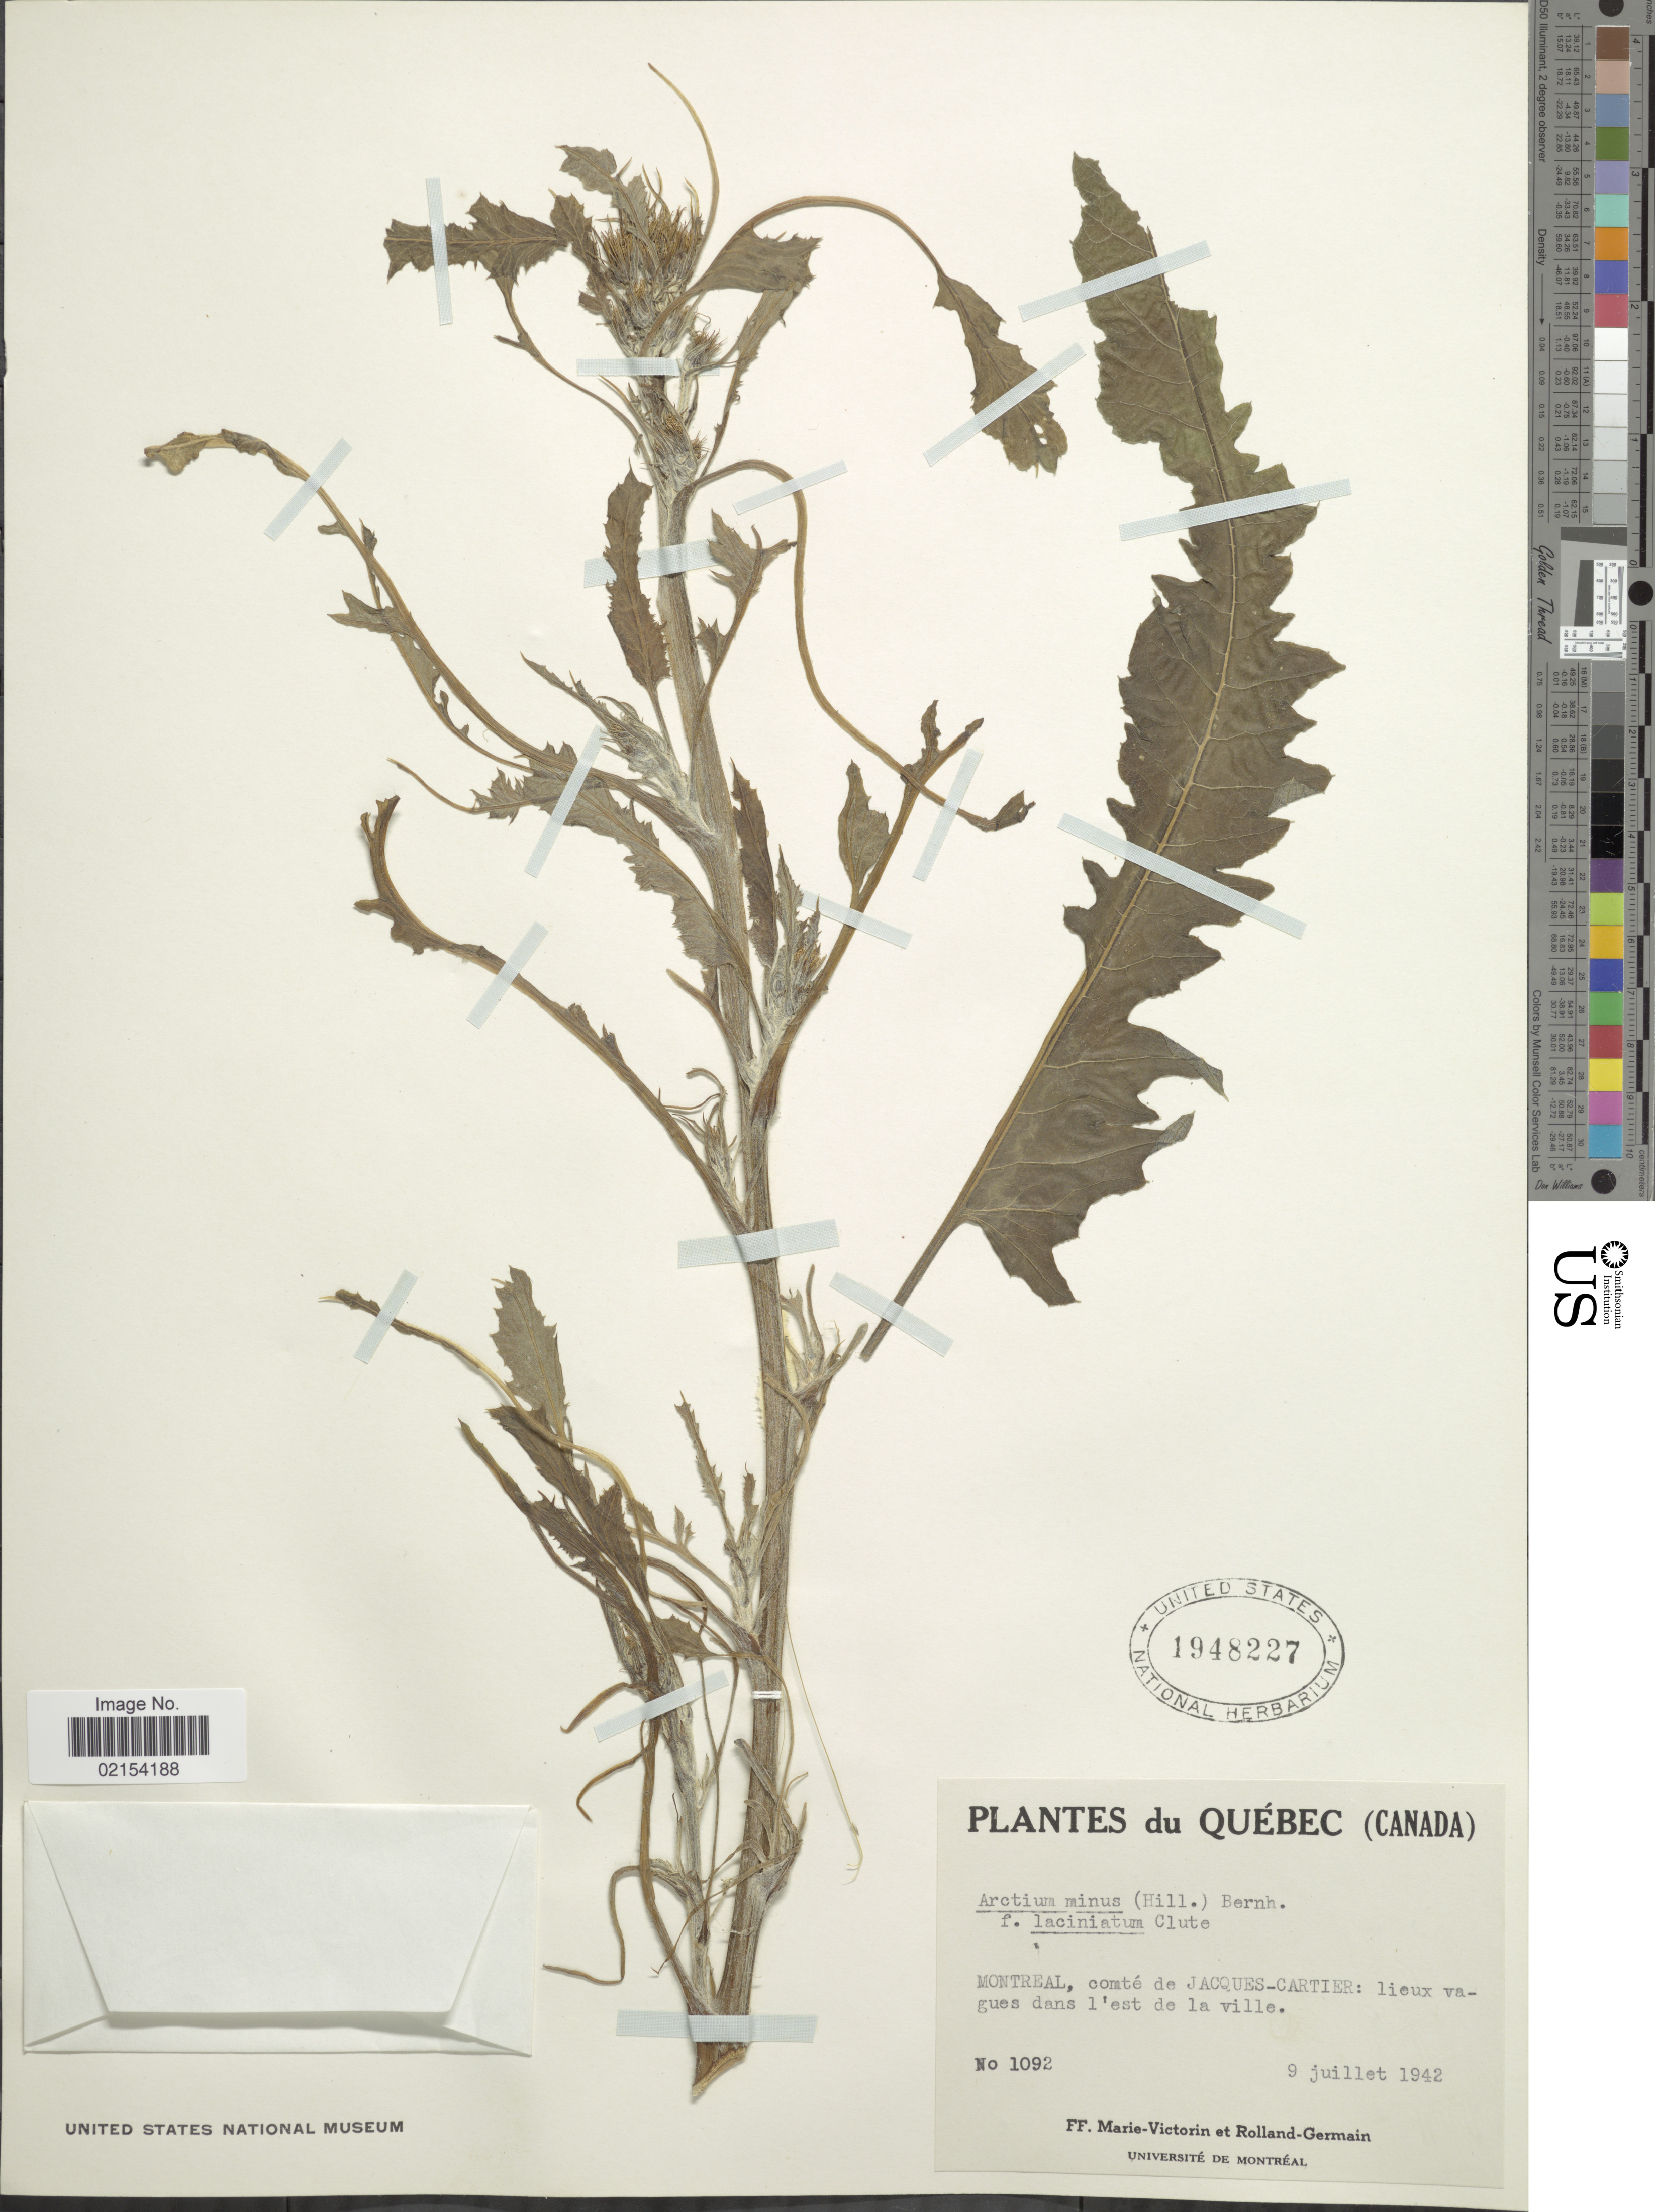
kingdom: Plantae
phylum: Tracheophyta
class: Magnoliopsida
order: Asterales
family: Asteraceae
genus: Arctium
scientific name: Arctium minus f. laciniatum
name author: Clute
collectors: F. Marie-Victorin & Rolland-Germain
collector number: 10925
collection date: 1942-07-09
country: Canada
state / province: Quebec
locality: Montreal, comte de Jacques-Cartier: lieux vagues dans l'est de la ville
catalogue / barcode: US 1948227